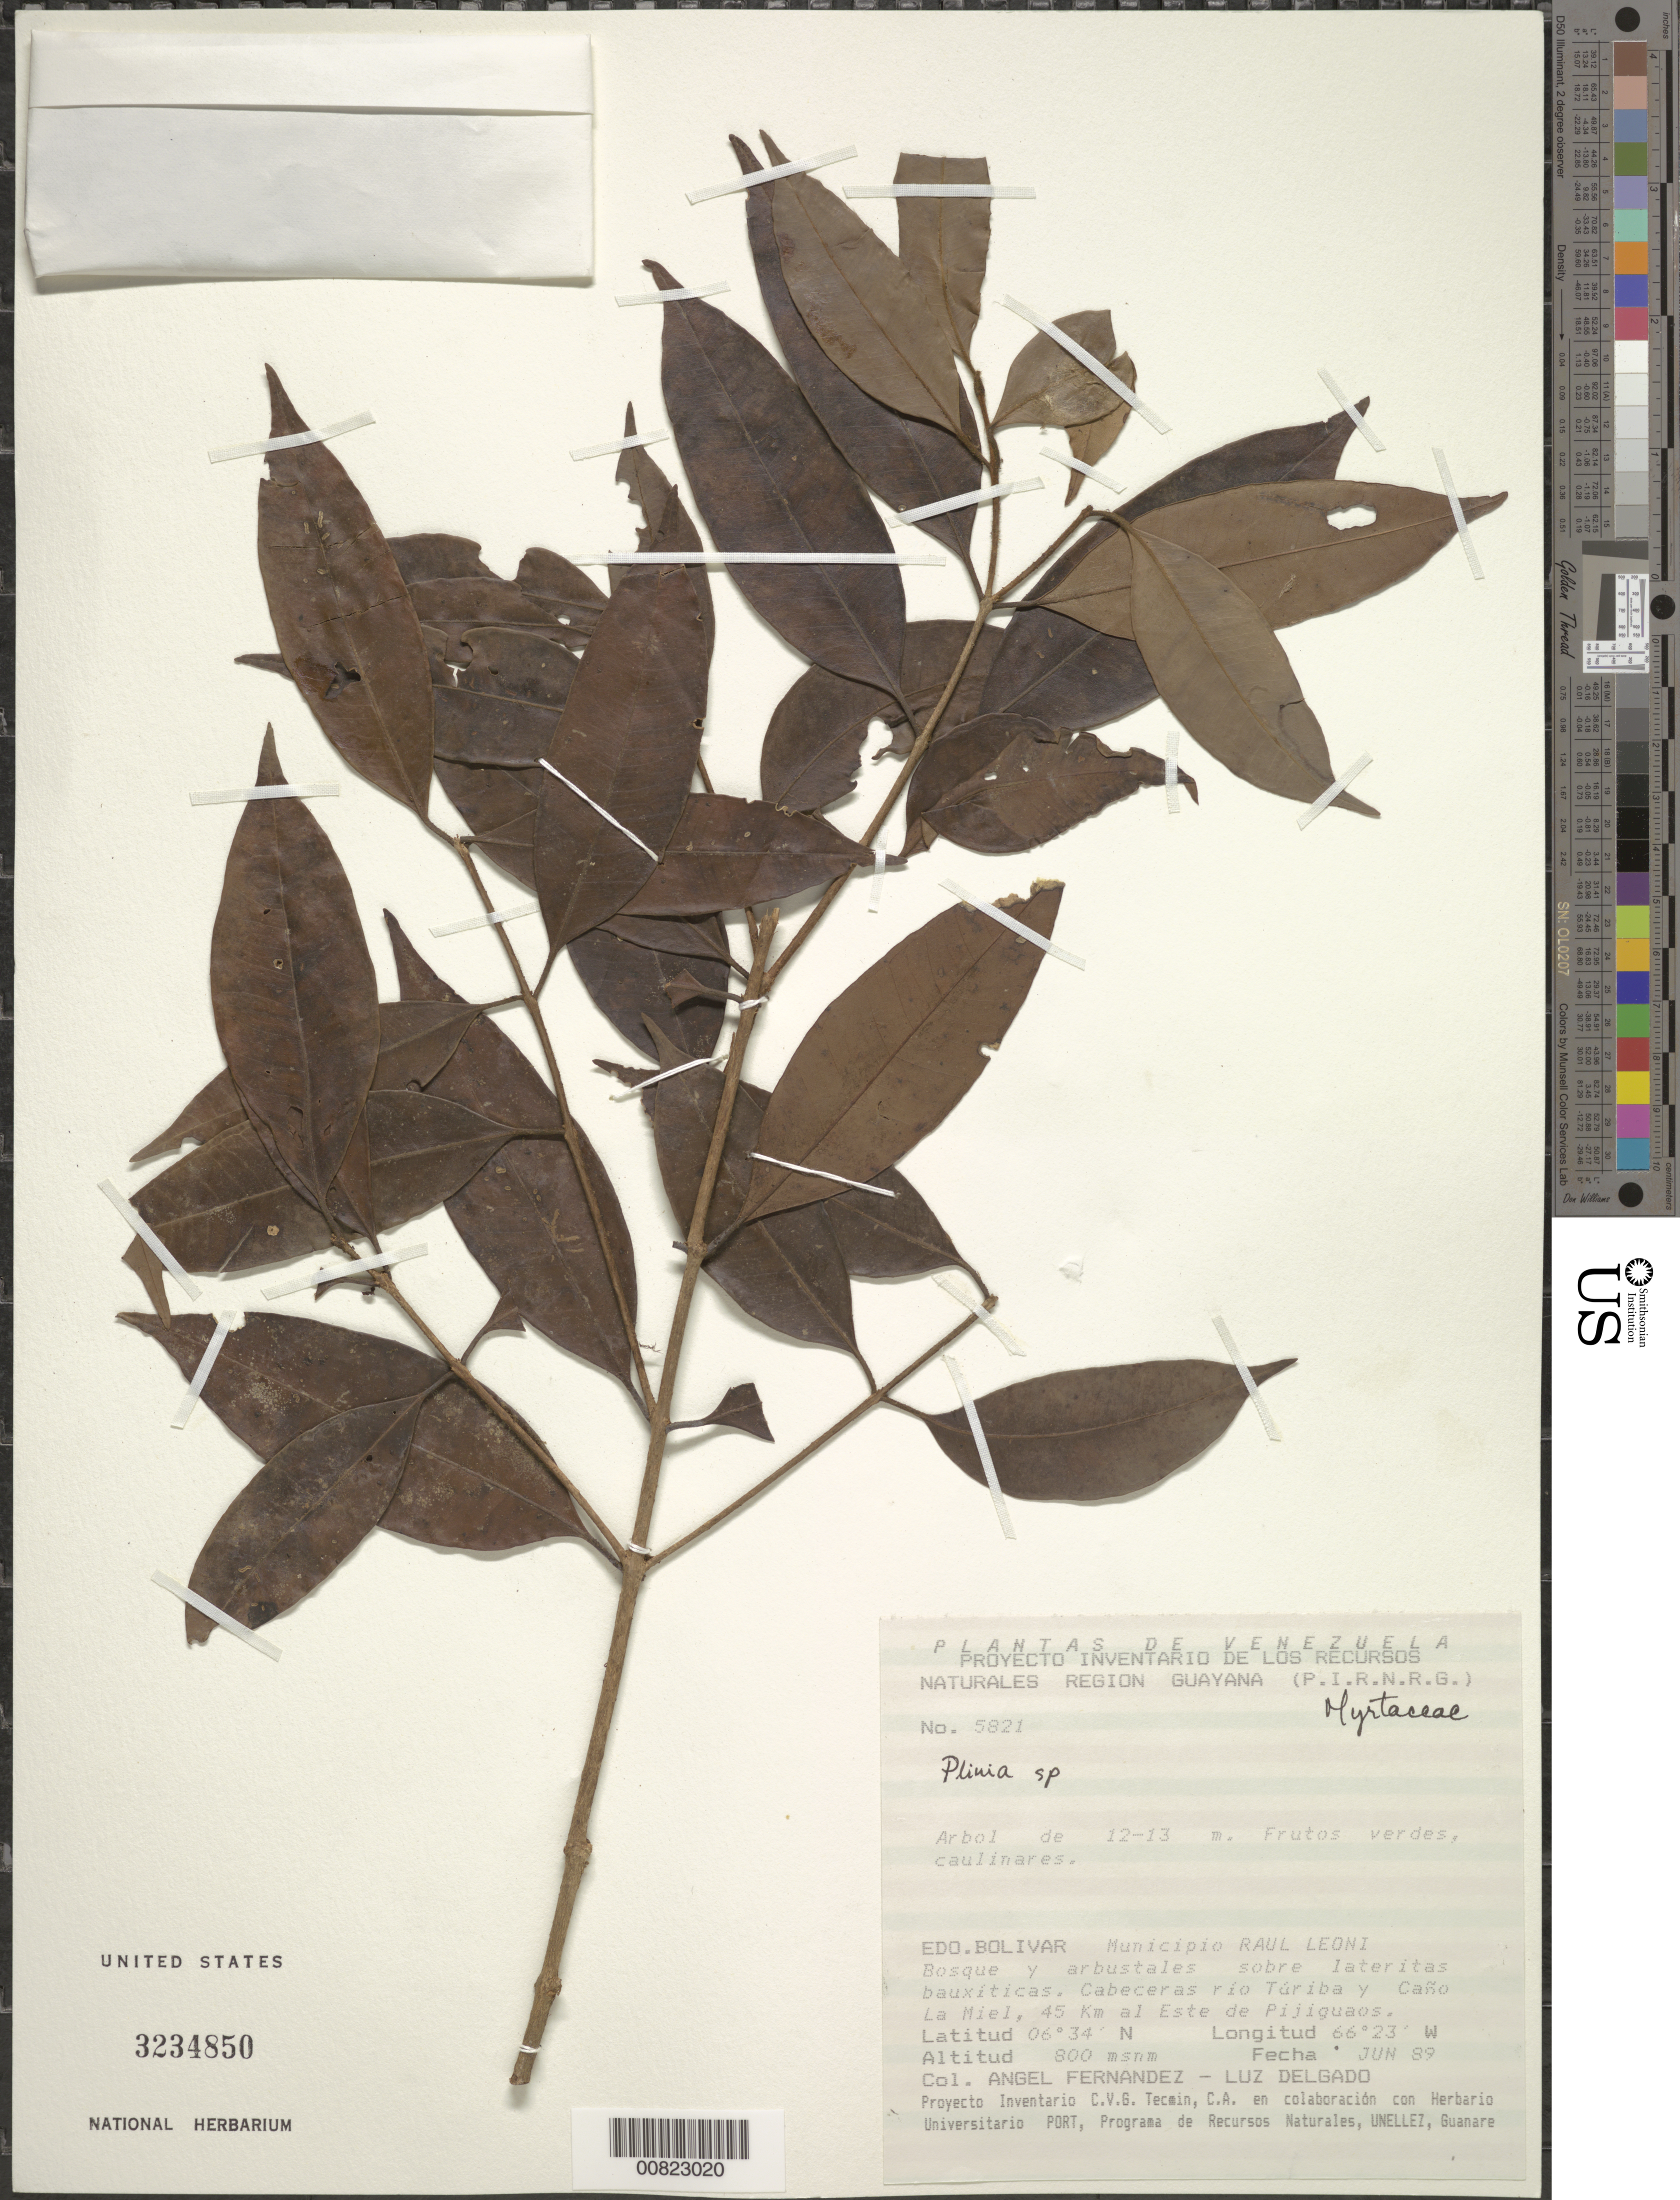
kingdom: Plantae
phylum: Tracheophyta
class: Magnoliopsida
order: Myrtales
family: Myrtaceae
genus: Plinia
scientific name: Plinia sp.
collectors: A. Fernández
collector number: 5821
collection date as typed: Jun-89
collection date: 1989-06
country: Venezuela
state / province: Bolívar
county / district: Angostura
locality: Mun. Raúl Leoni [=Angostura], cabeceras Río Túriba y Caño La Miel, 45 km al Este de Pijiguaos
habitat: Bosque y arbustales sobre lateritas bauxiticas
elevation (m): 800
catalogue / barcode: US 3234850